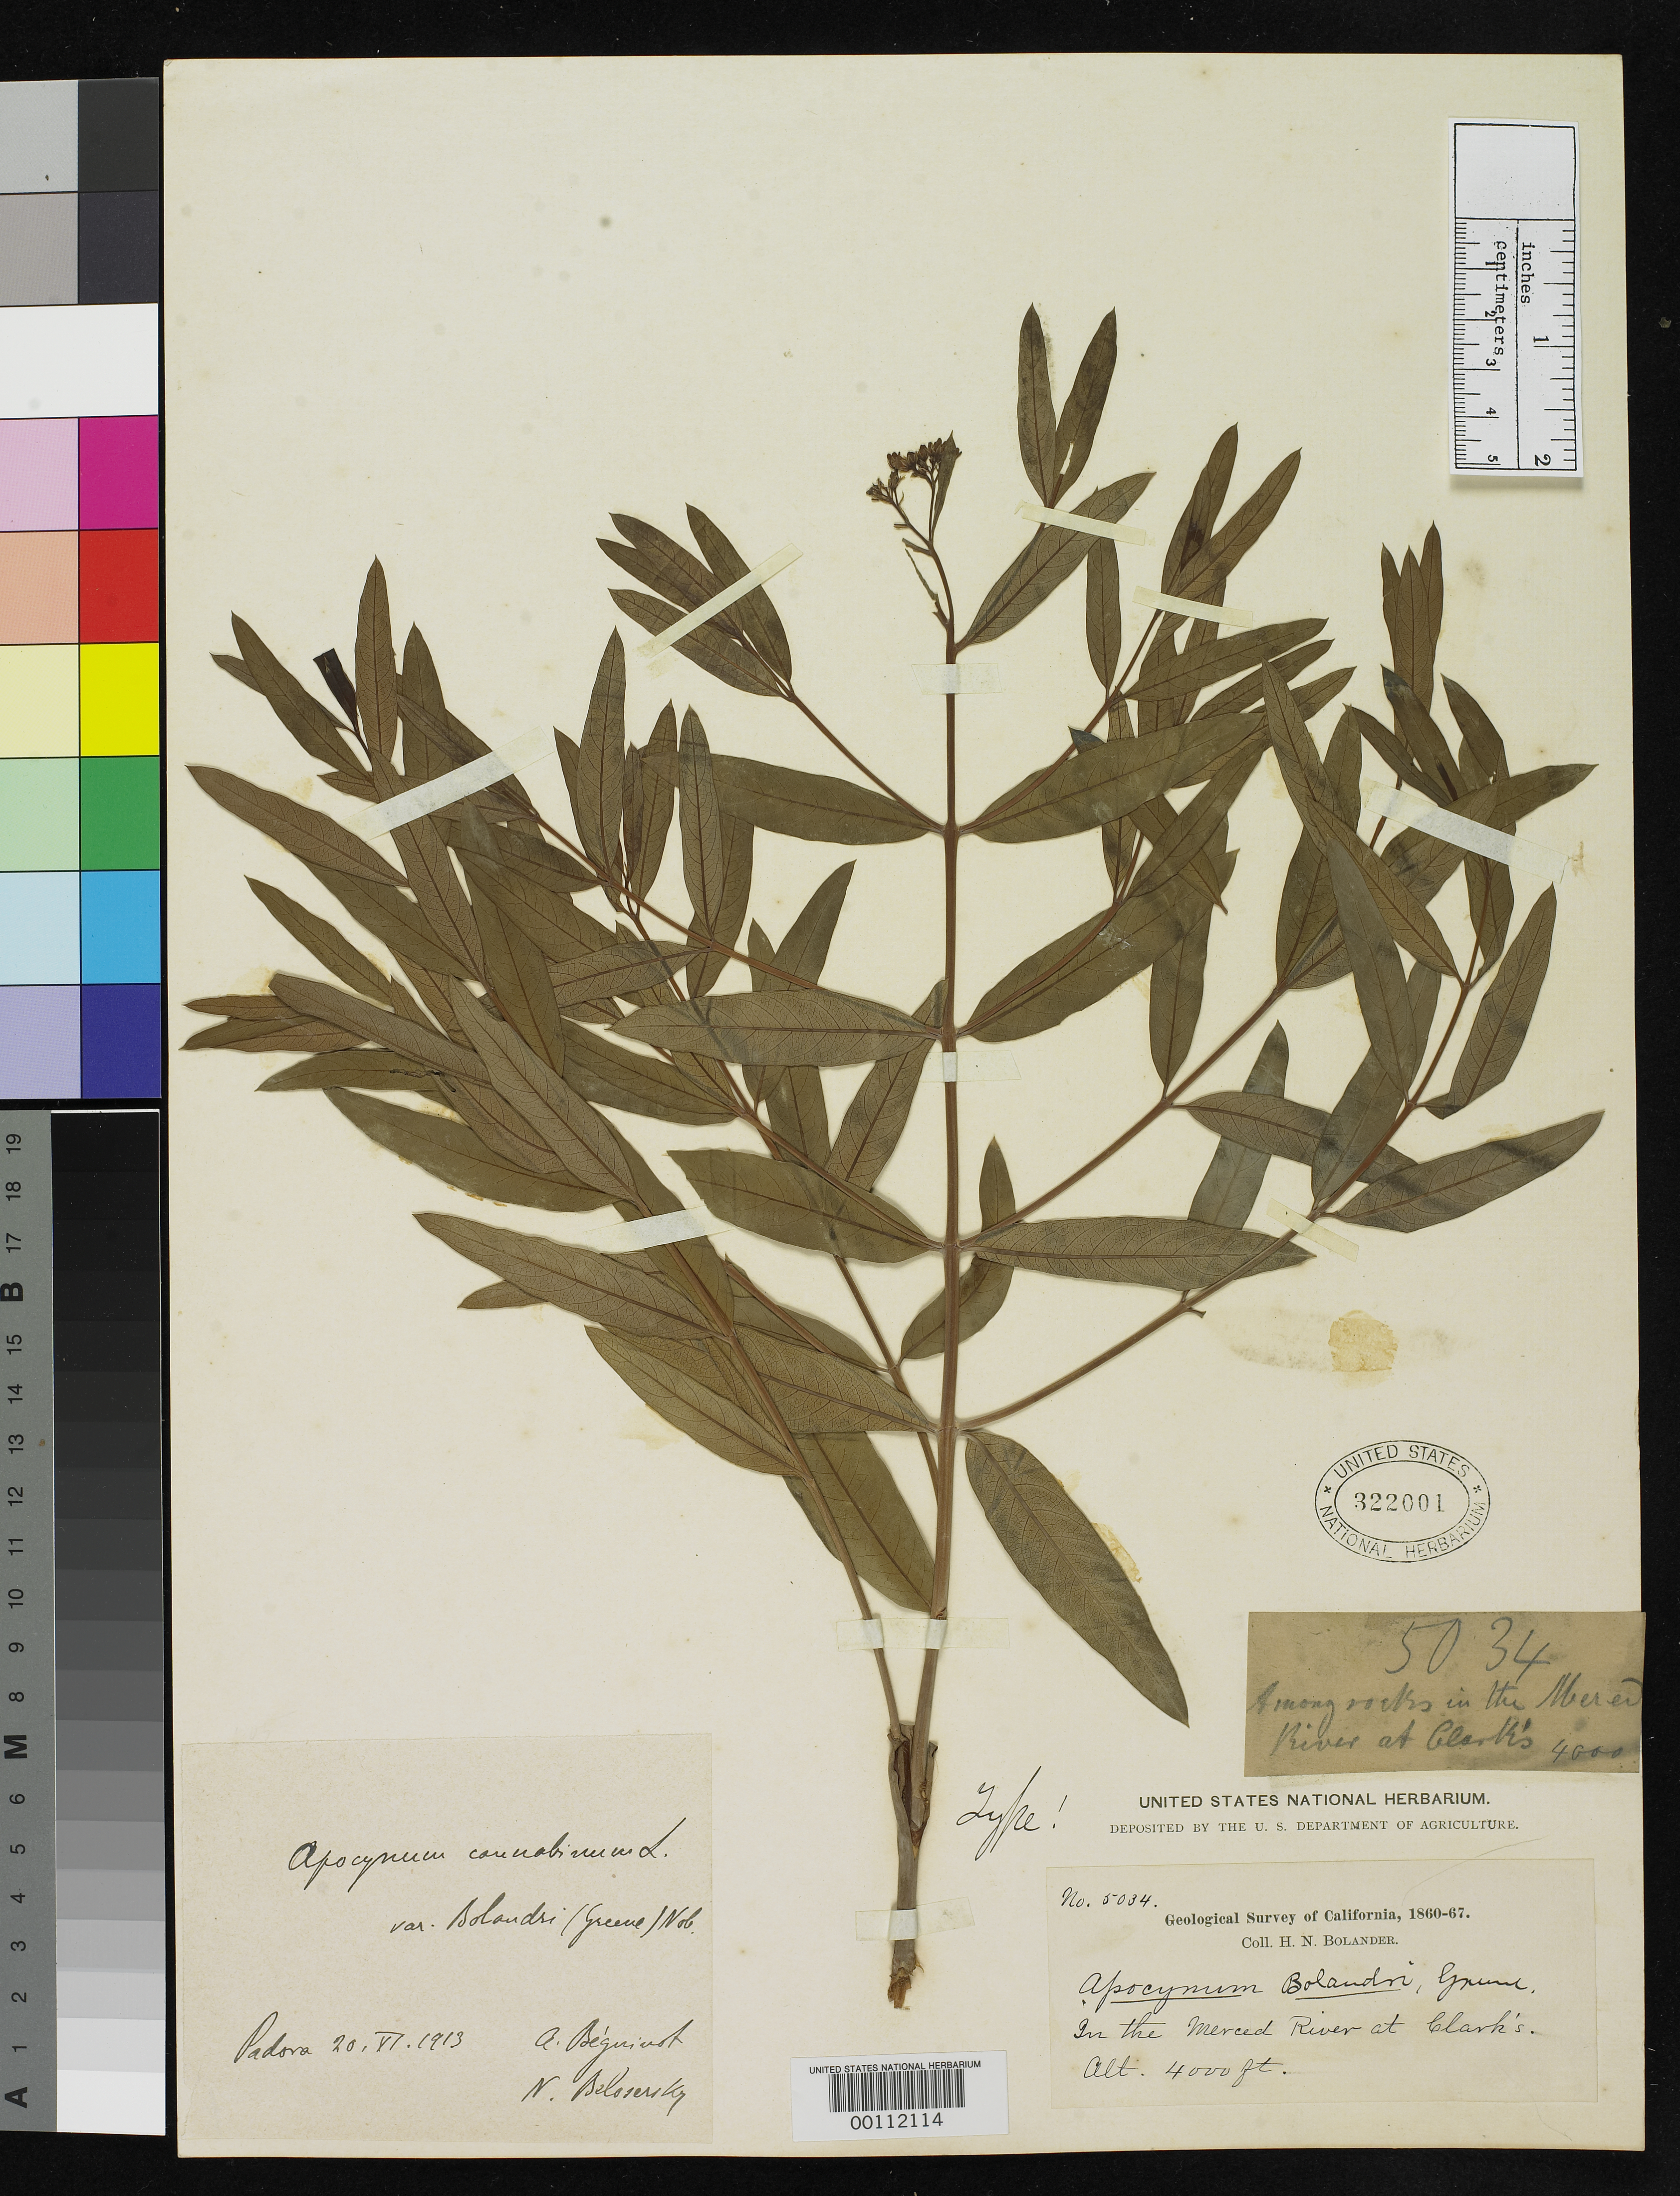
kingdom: Plantae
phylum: Tracheophyta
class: Magnoliopsida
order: Gentianales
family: Apocynaceae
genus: Apocynum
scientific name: Apocynum bolandri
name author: Greene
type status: Holotype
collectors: H. Bolander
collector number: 5034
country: United States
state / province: California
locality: Merced River, Clarks; alt. 4000 ft.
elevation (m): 1219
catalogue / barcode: US 322001